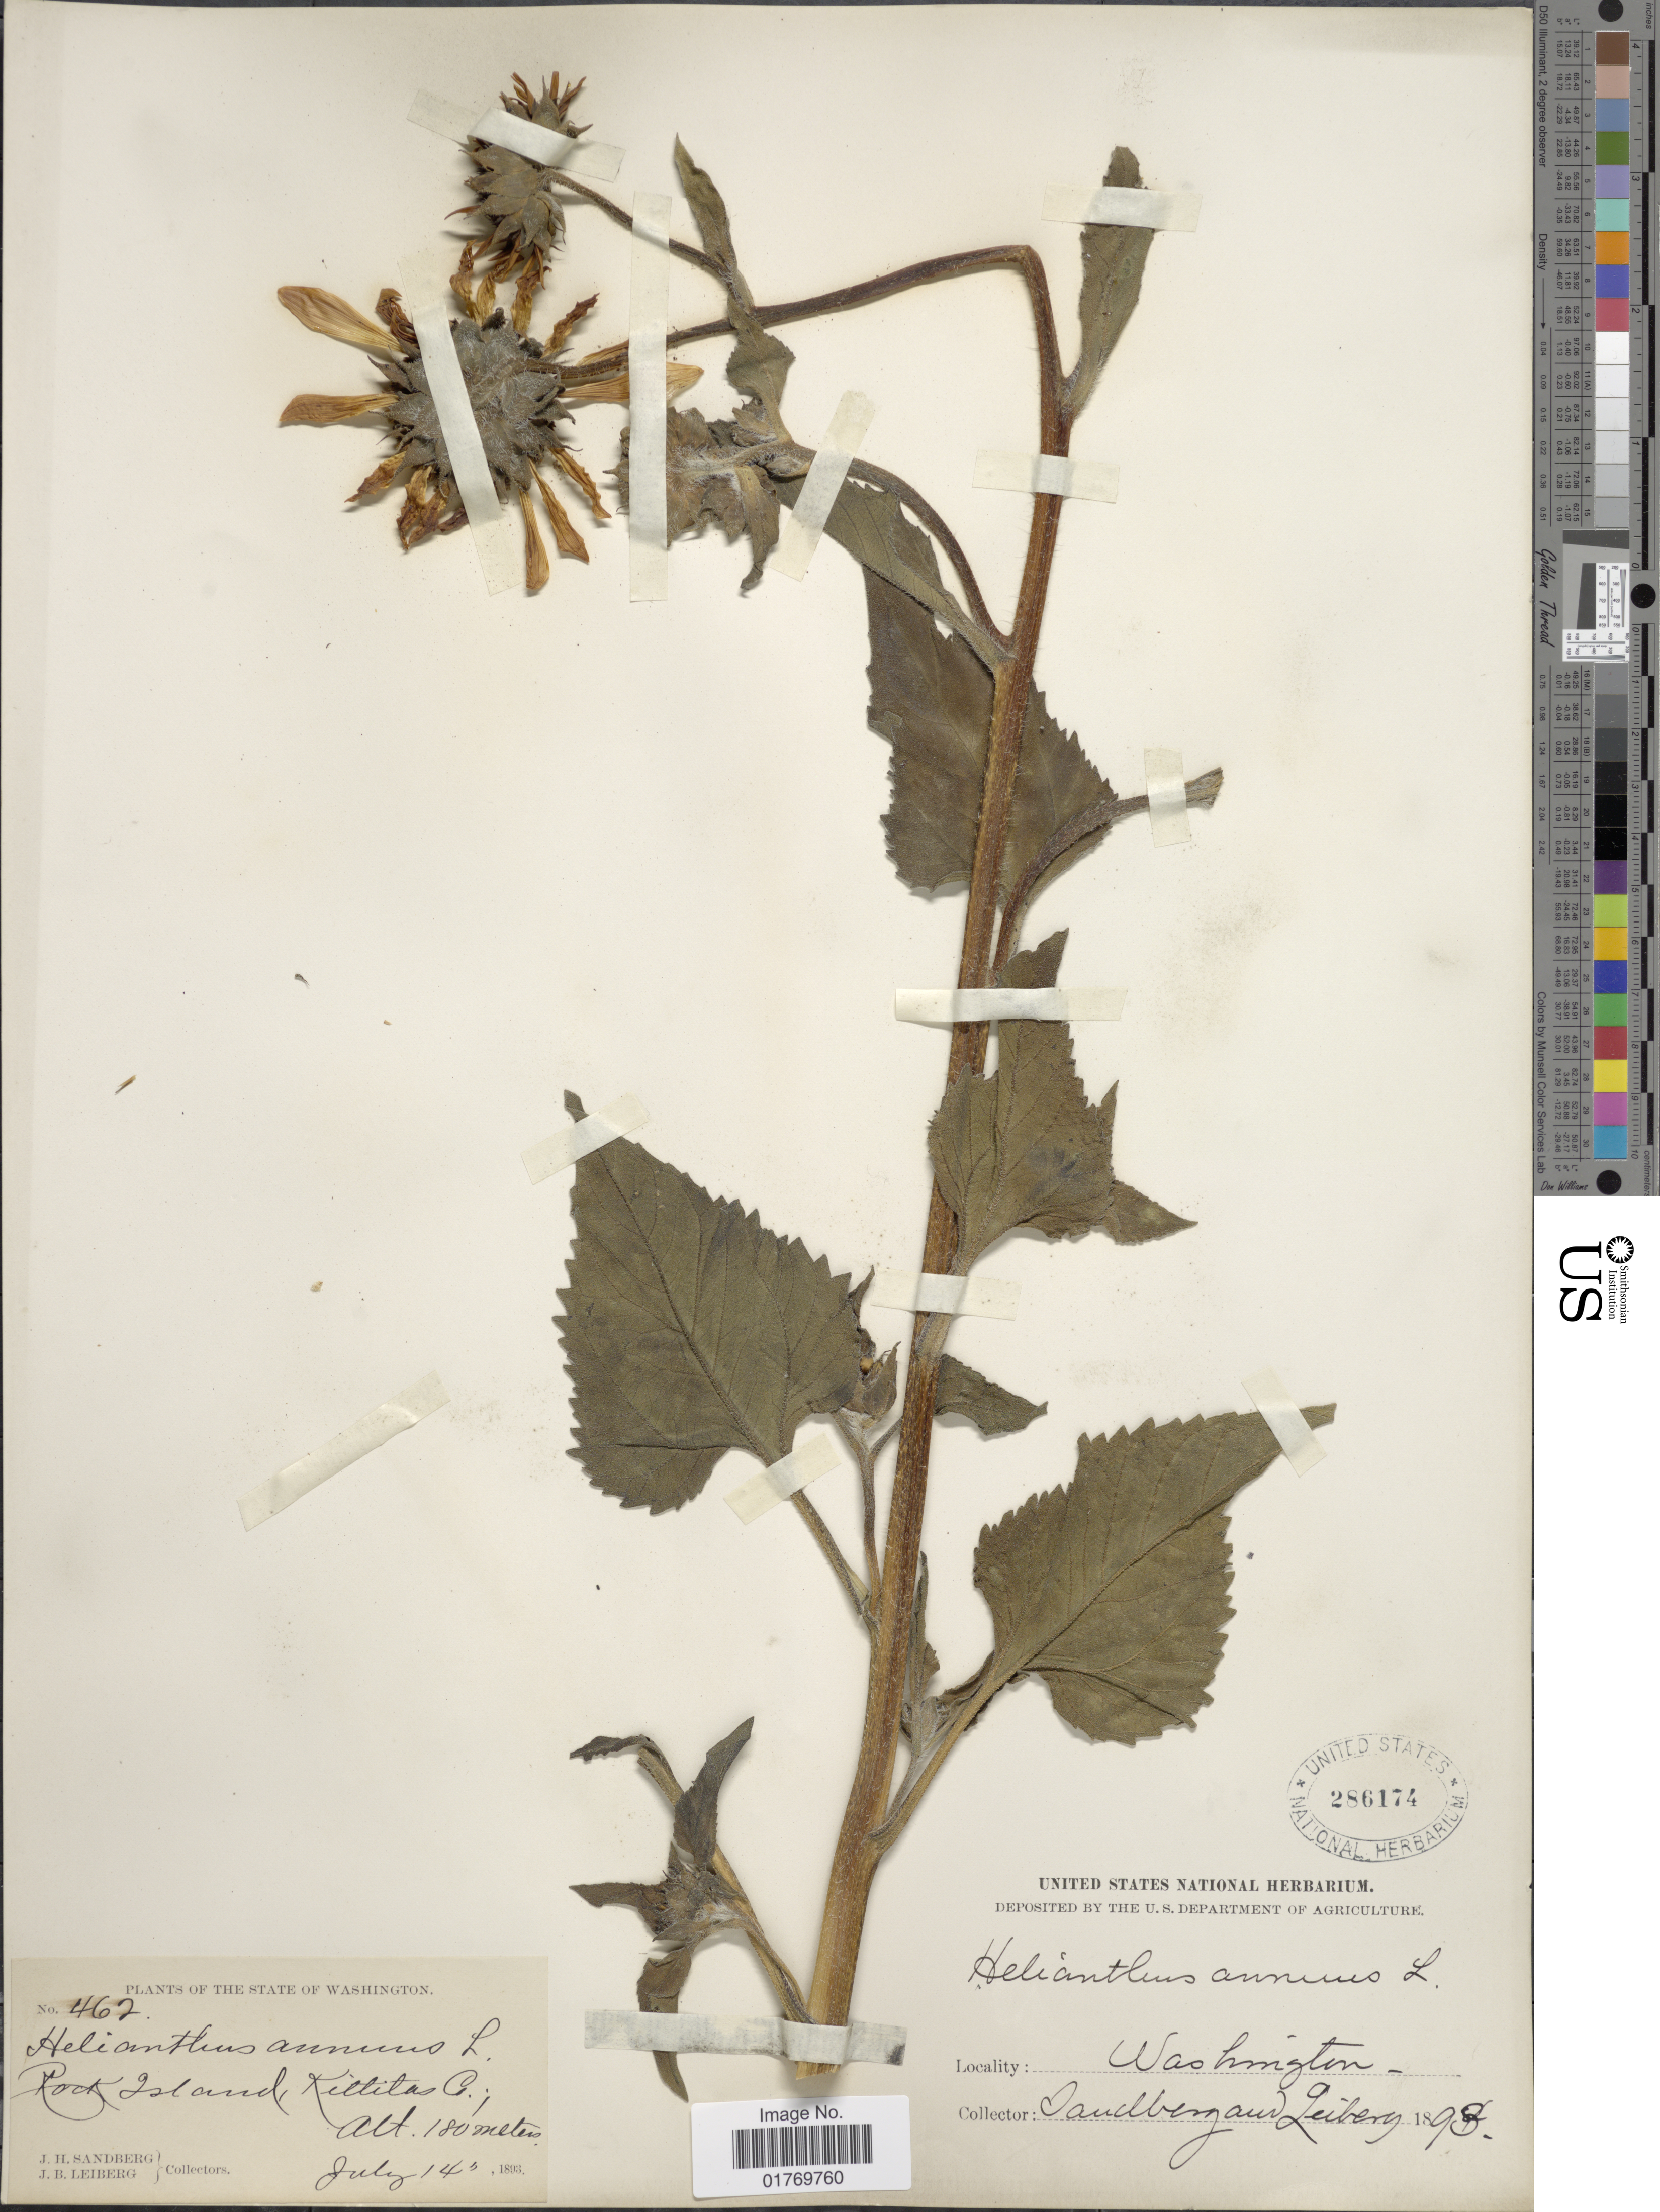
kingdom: Plantae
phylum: Tracheophyta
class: Magnoliopsida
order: Asterales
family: Asteraceae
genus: Helianthus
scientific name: Helianthus annuus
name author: L.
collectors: J. H. Sandberg & J. B. Leiberg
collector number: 467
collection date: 1893-07-14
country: United States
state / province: Washington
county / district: Kittitas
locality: Rock Island Kittitas Co.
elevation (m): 180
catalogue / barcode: US 286174